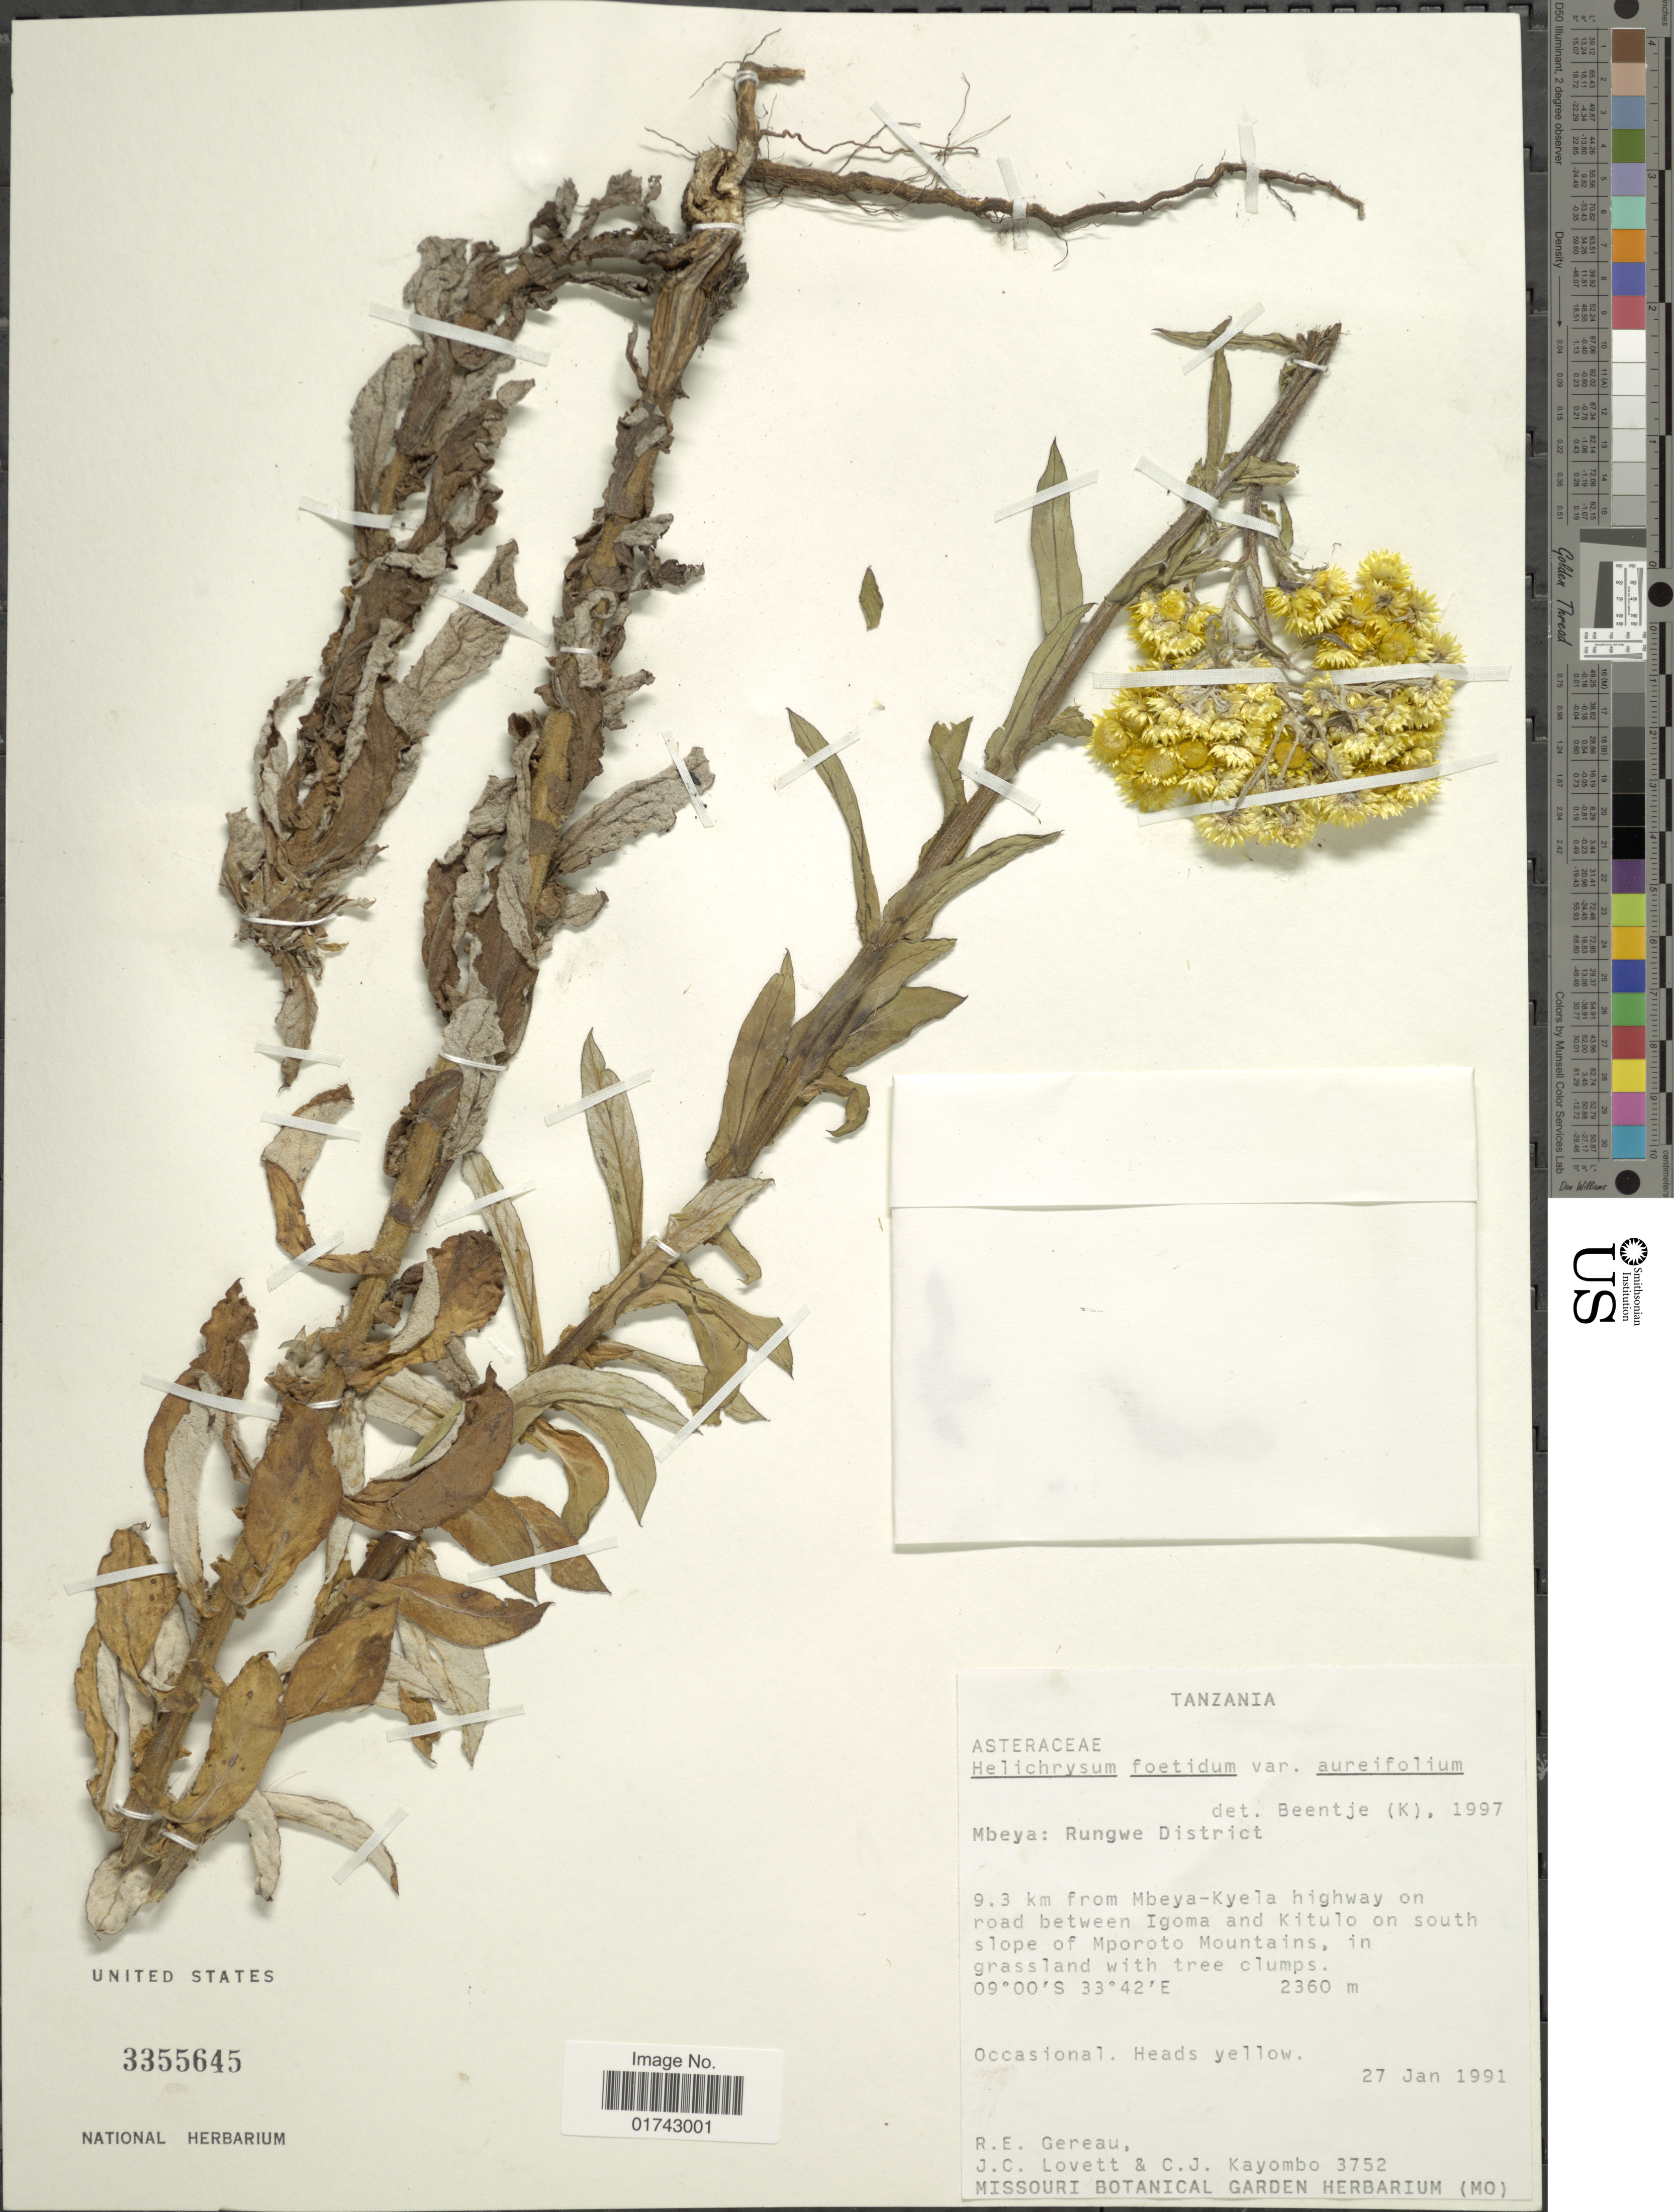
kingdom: Plantae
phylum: Tracheophyta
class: Magnoliopsida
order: Asterales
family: Asteraceae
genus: Helichrysum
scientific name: Helichrysum foetidum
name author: (L.) Moench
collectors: R. Gereau, J. Lovett & C. Kayombo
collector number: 3752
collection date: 1991-01-27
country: Tanzania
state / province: Mbeya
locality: Mbeya: Rungwe District, 9.3 km from Mbeya-Kyela highway on road between Igoma and Kitulo on south slope of Mporoto Mountains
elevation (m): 2360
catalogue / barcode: US 3355645